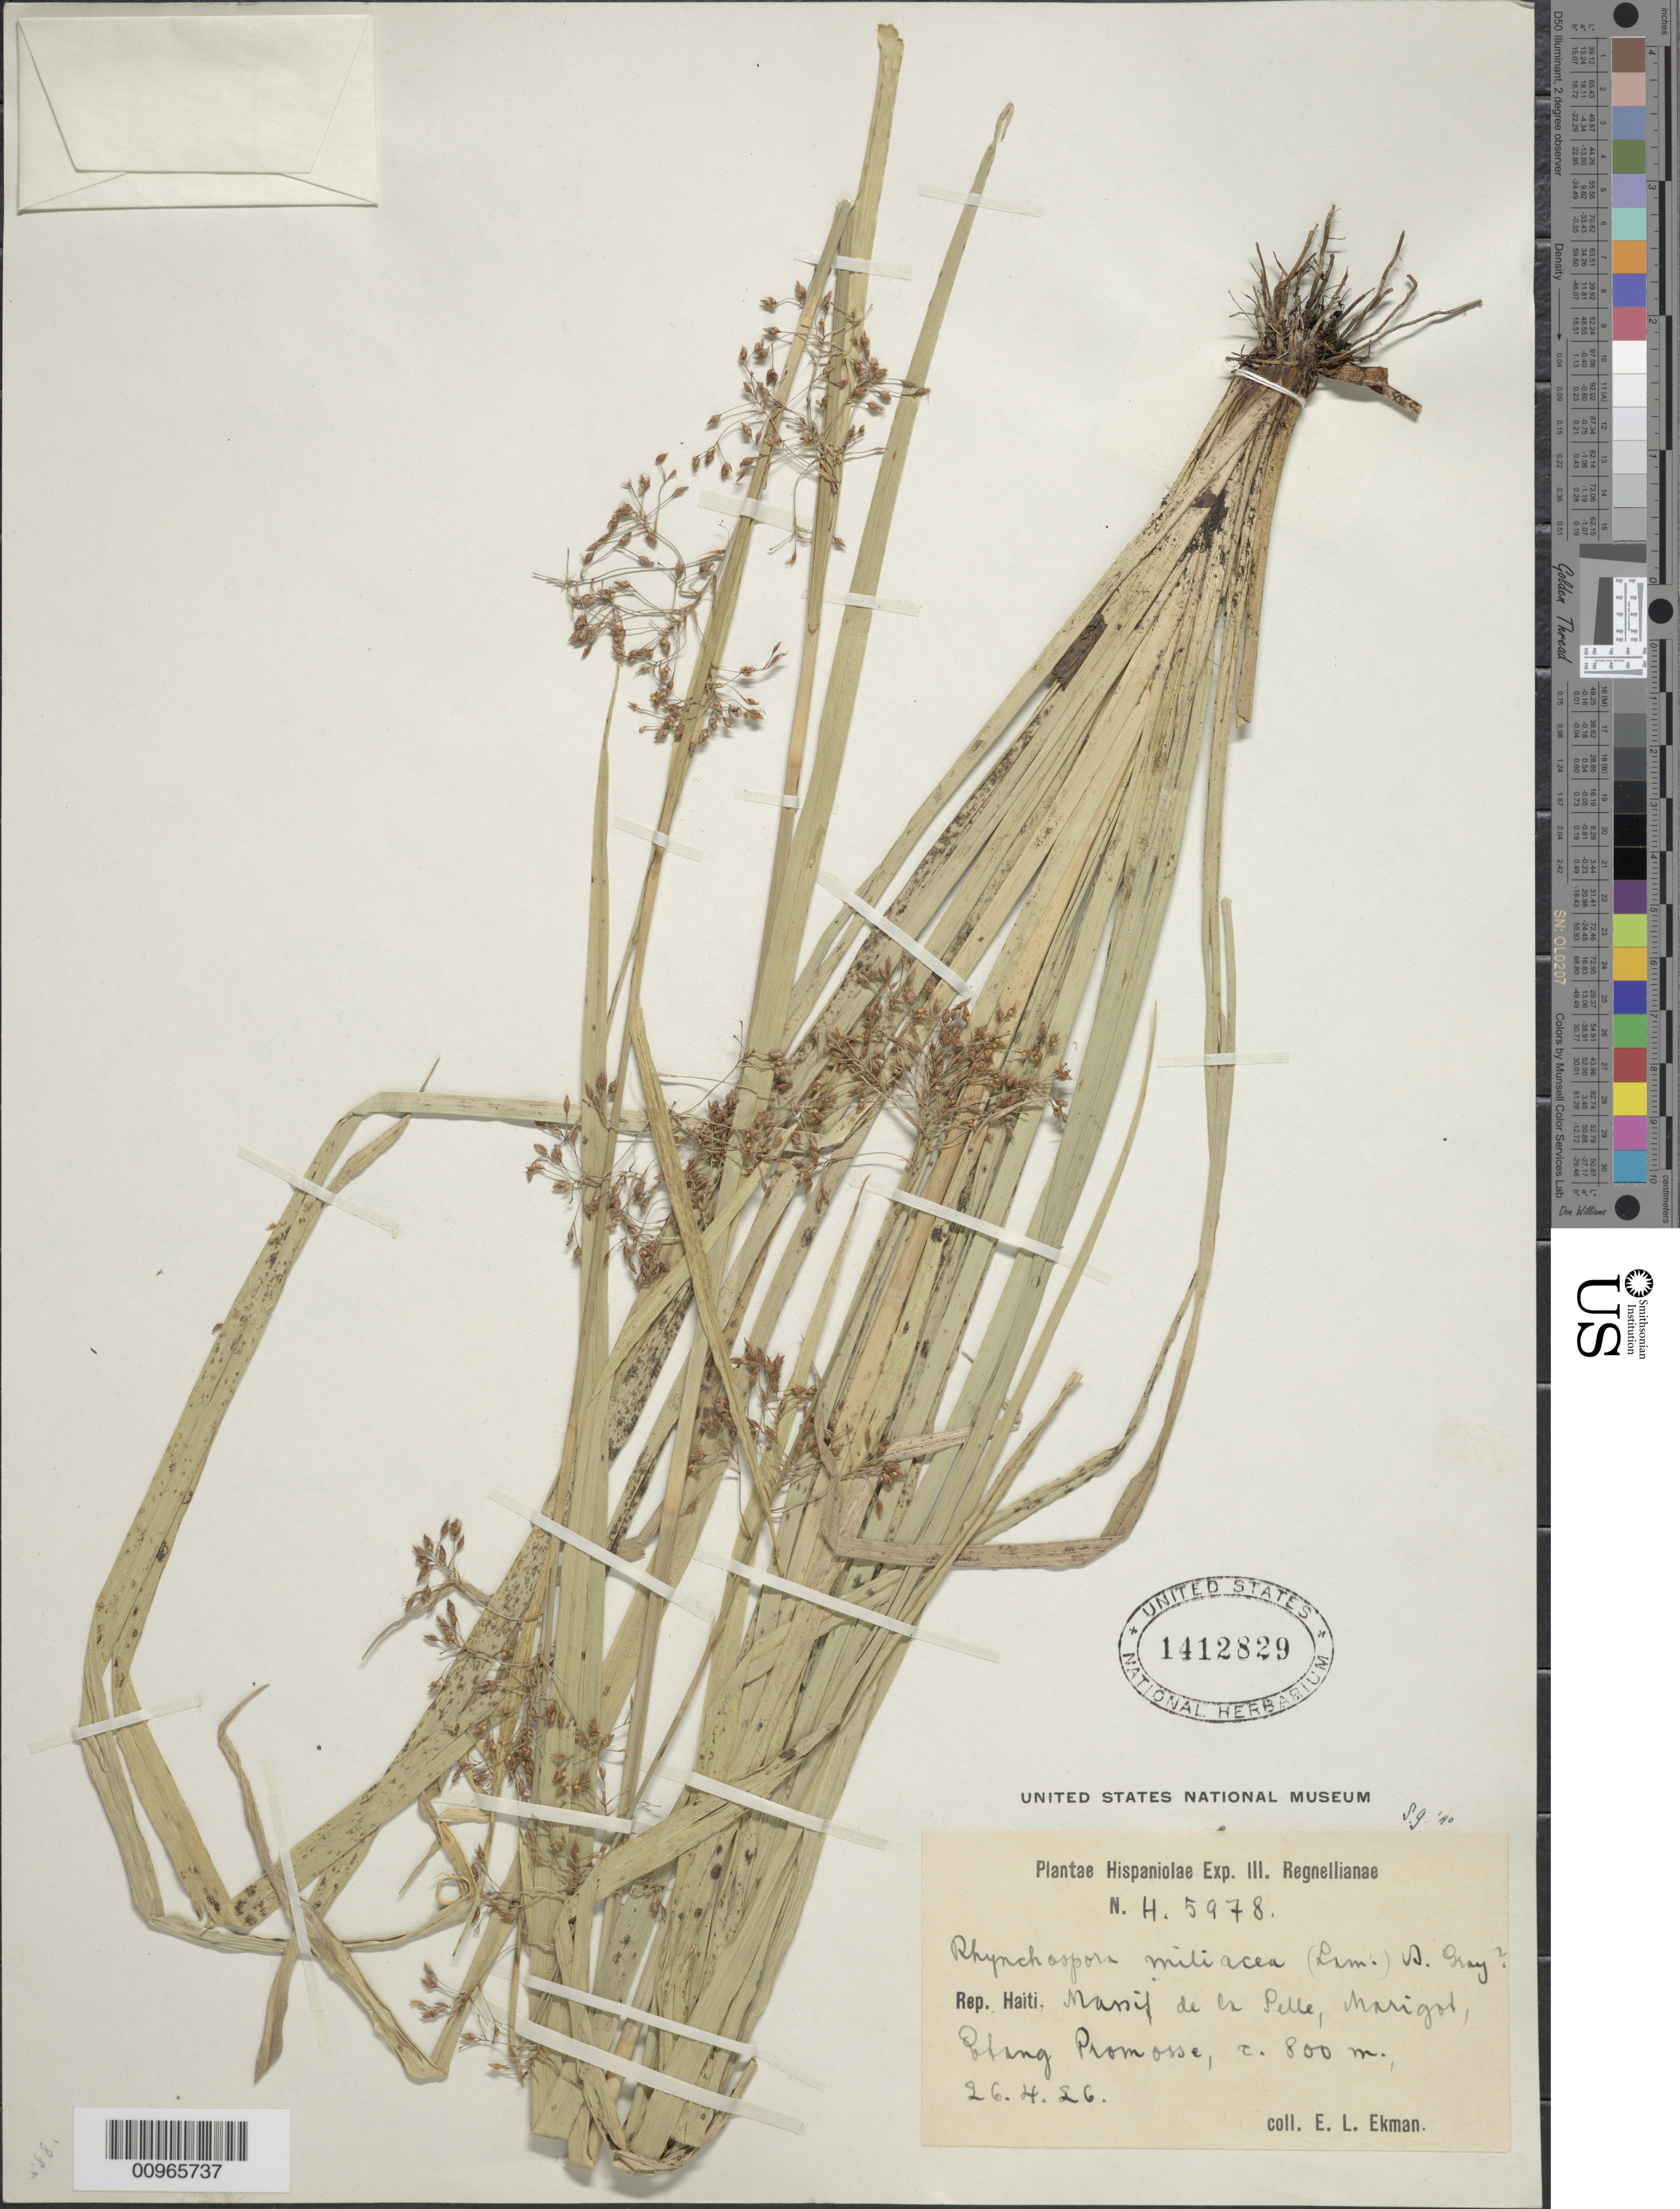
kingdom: Plantae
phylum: Tracheophyta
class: Liliopsida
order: Poales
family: Cyperaceae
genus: Rhynchospora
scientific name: Rhynchospora miliacea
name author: (Lam.) A. Gray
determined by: Gale, S.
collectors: E. L. Ekman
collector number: H 5978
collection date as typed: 26 Apr 1926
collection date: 1926-04-26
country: Haiti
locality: Massif de la Selle, Marigot, Etang Promosse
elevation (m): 800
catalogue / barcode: US 1412829